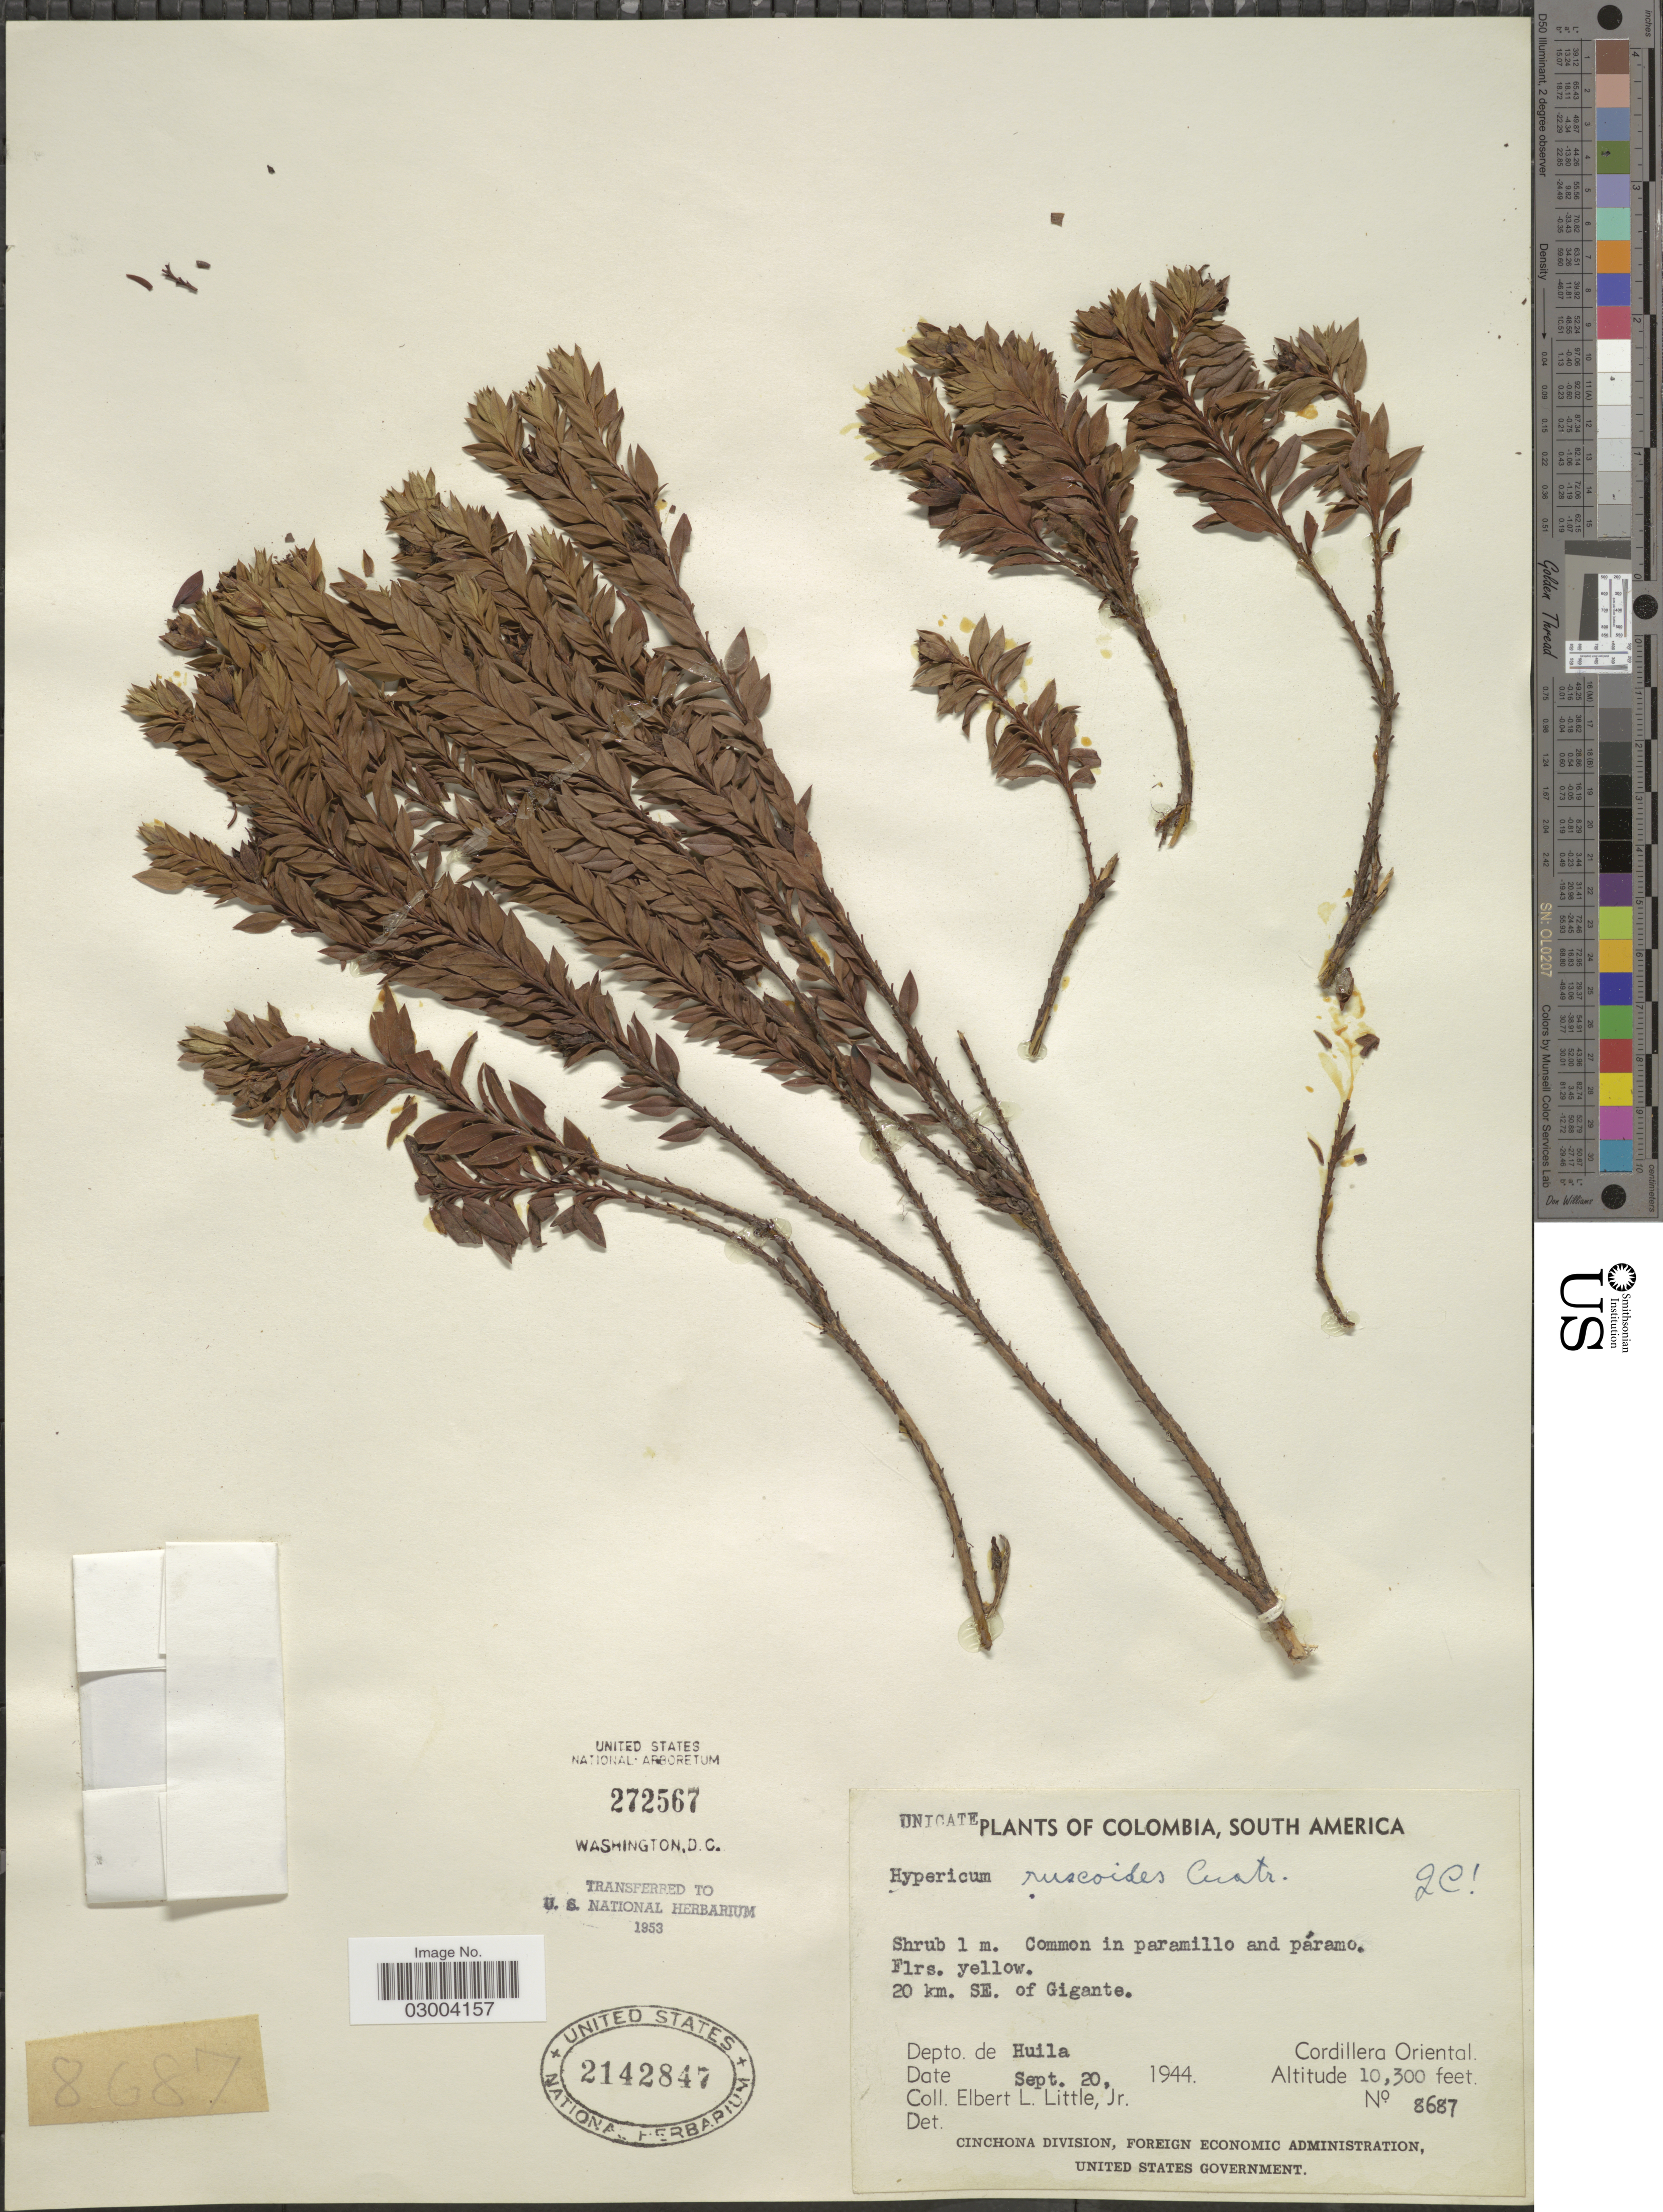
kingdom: Plantae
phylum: Tracheophyta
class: Magnoliopsida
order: Malpighiales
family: Hypericaceae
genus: Hypericum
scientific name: Hypericum ruscoides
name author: Cuatrec.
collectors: E. L. Little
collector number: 8687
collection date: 1944-09-20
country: Colombia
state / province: Huila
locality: Depto. de Huila, Cordillera Oriental, 20 km. SE of Gigante.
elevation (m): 3139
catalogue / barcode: US 2142847